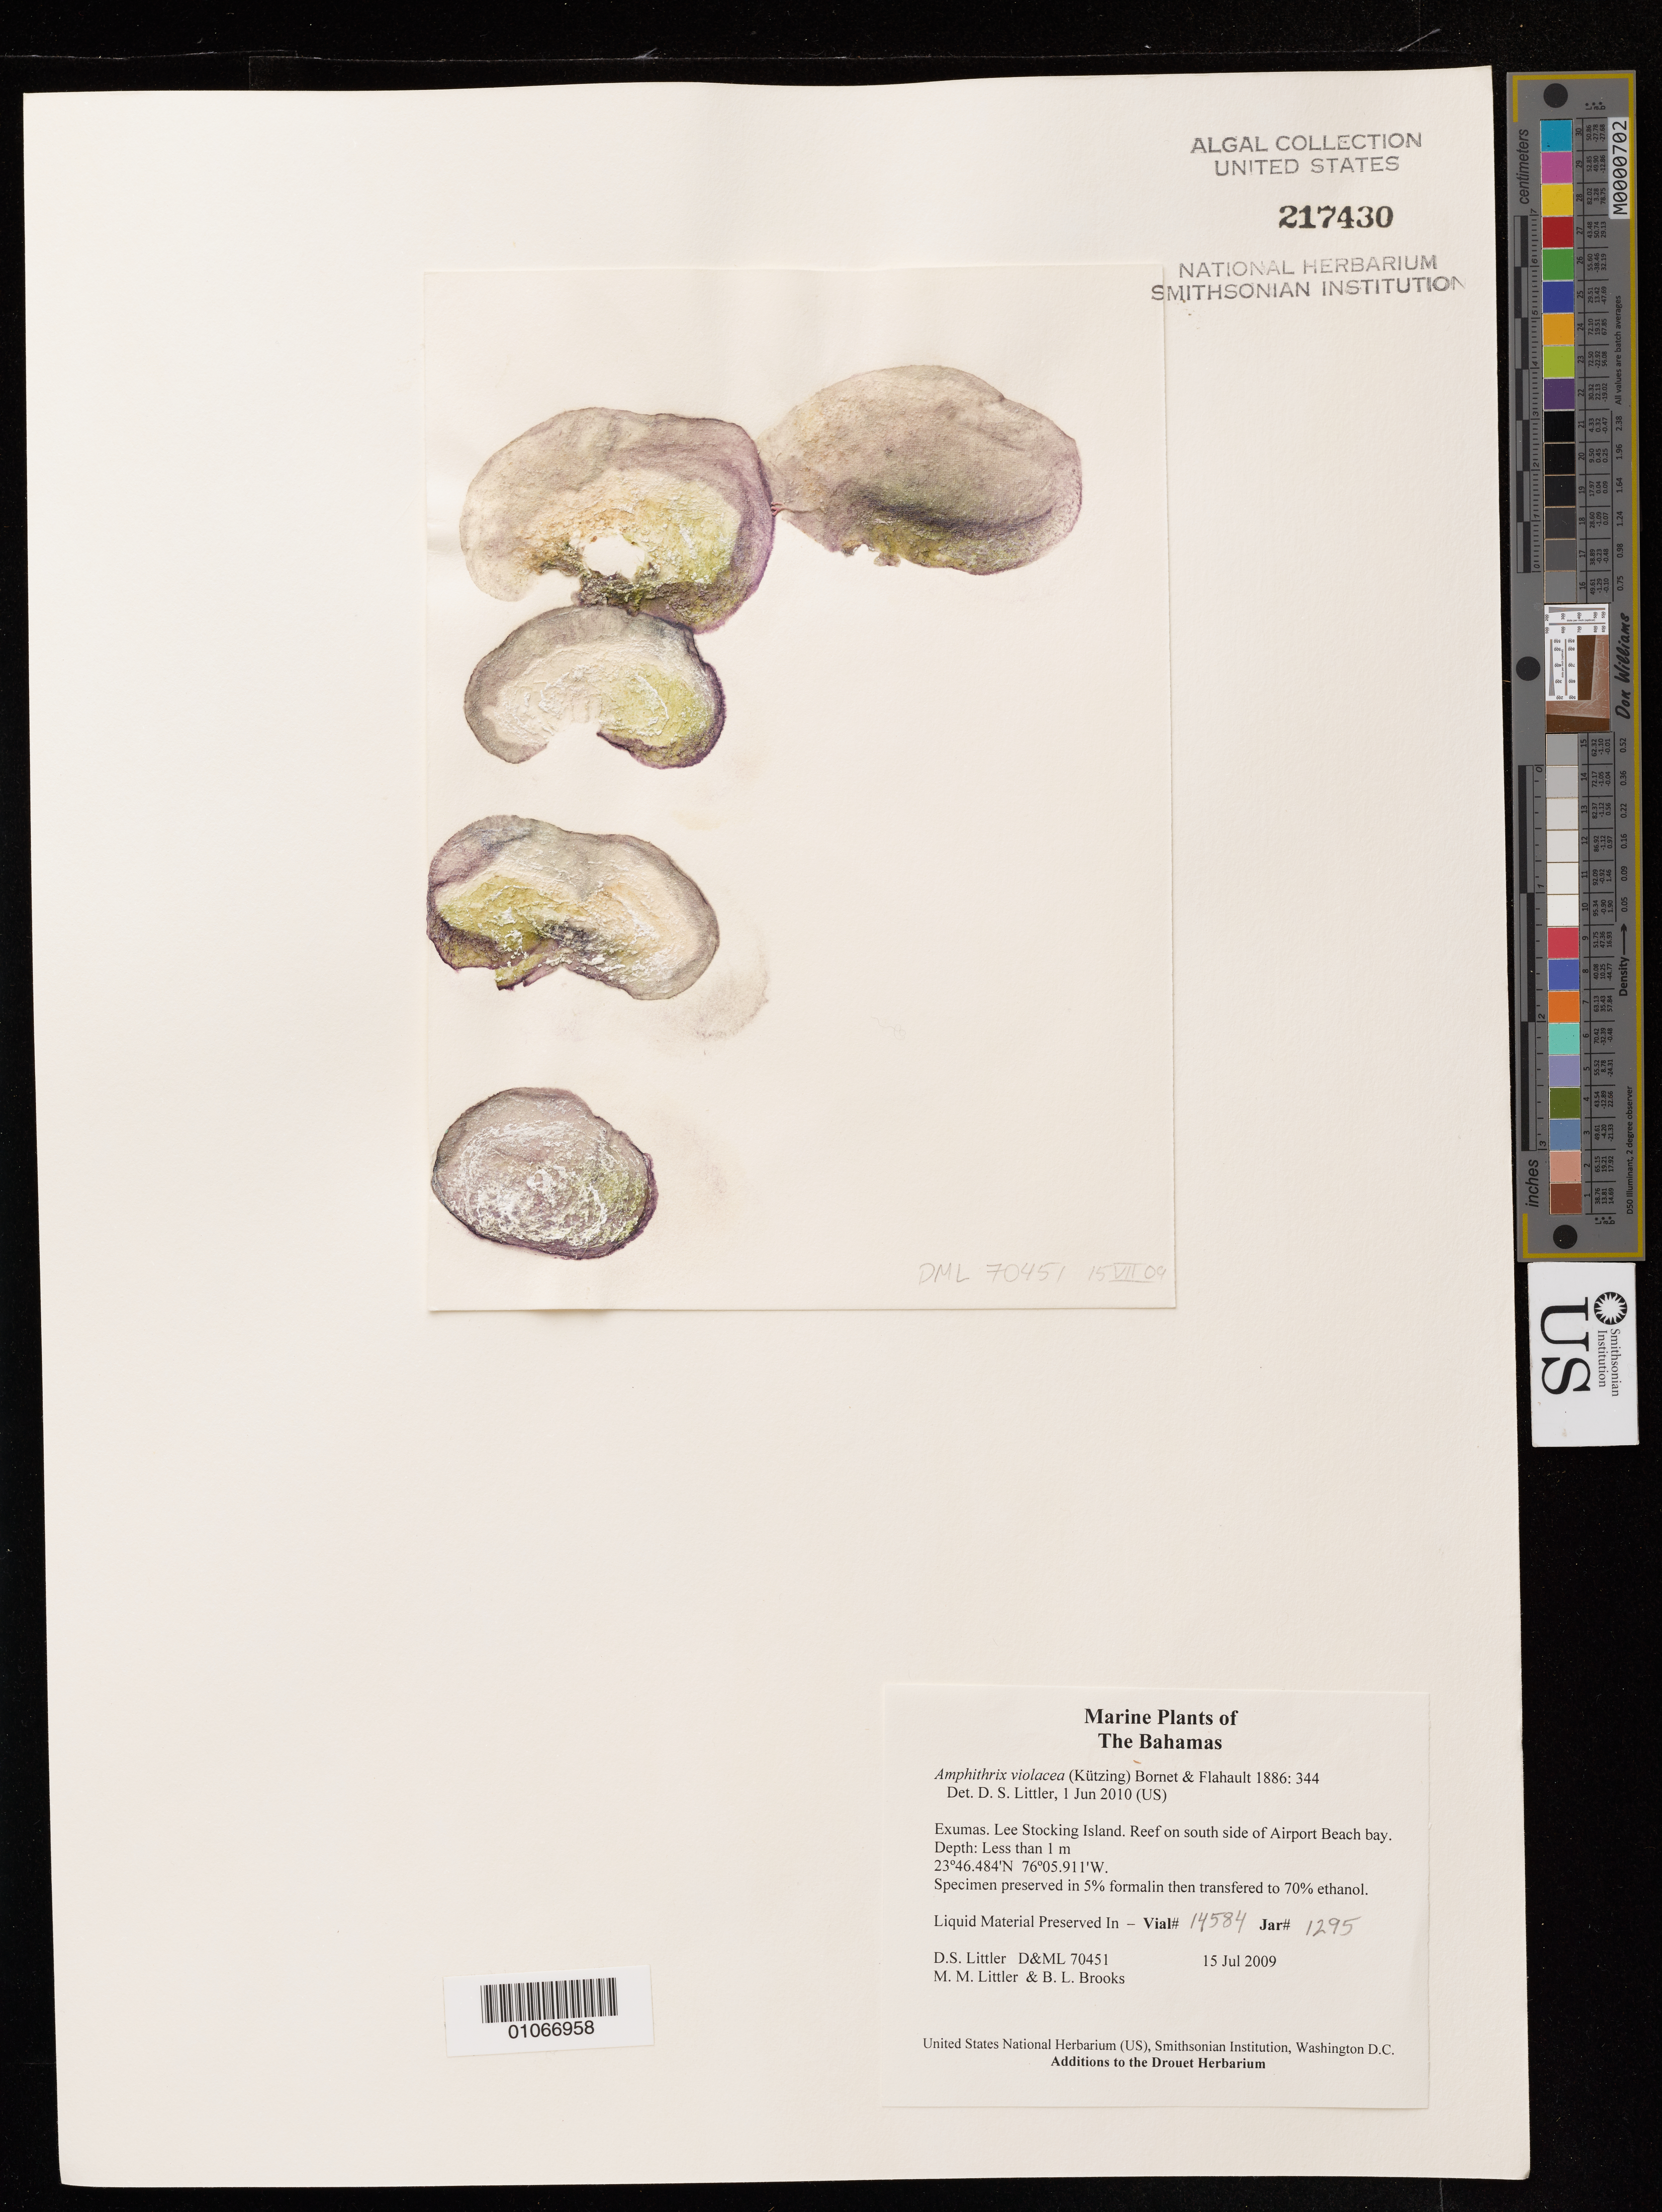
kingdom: Bacteria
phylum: Cyanobacteria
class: Cyanobacteriia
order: Cyanobacteriales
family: Rivulariaceae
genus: Amphithrix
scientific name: Amphithrix violacea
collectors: D. S. Littler, M. M. Littler & B. L. Brooks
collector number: D&ML70451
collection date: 2009-07-15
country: Bahamas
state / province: Exuma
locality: Lee Stocking Island. Reef on south side of Airport Beach bay.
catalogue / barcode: US 217430